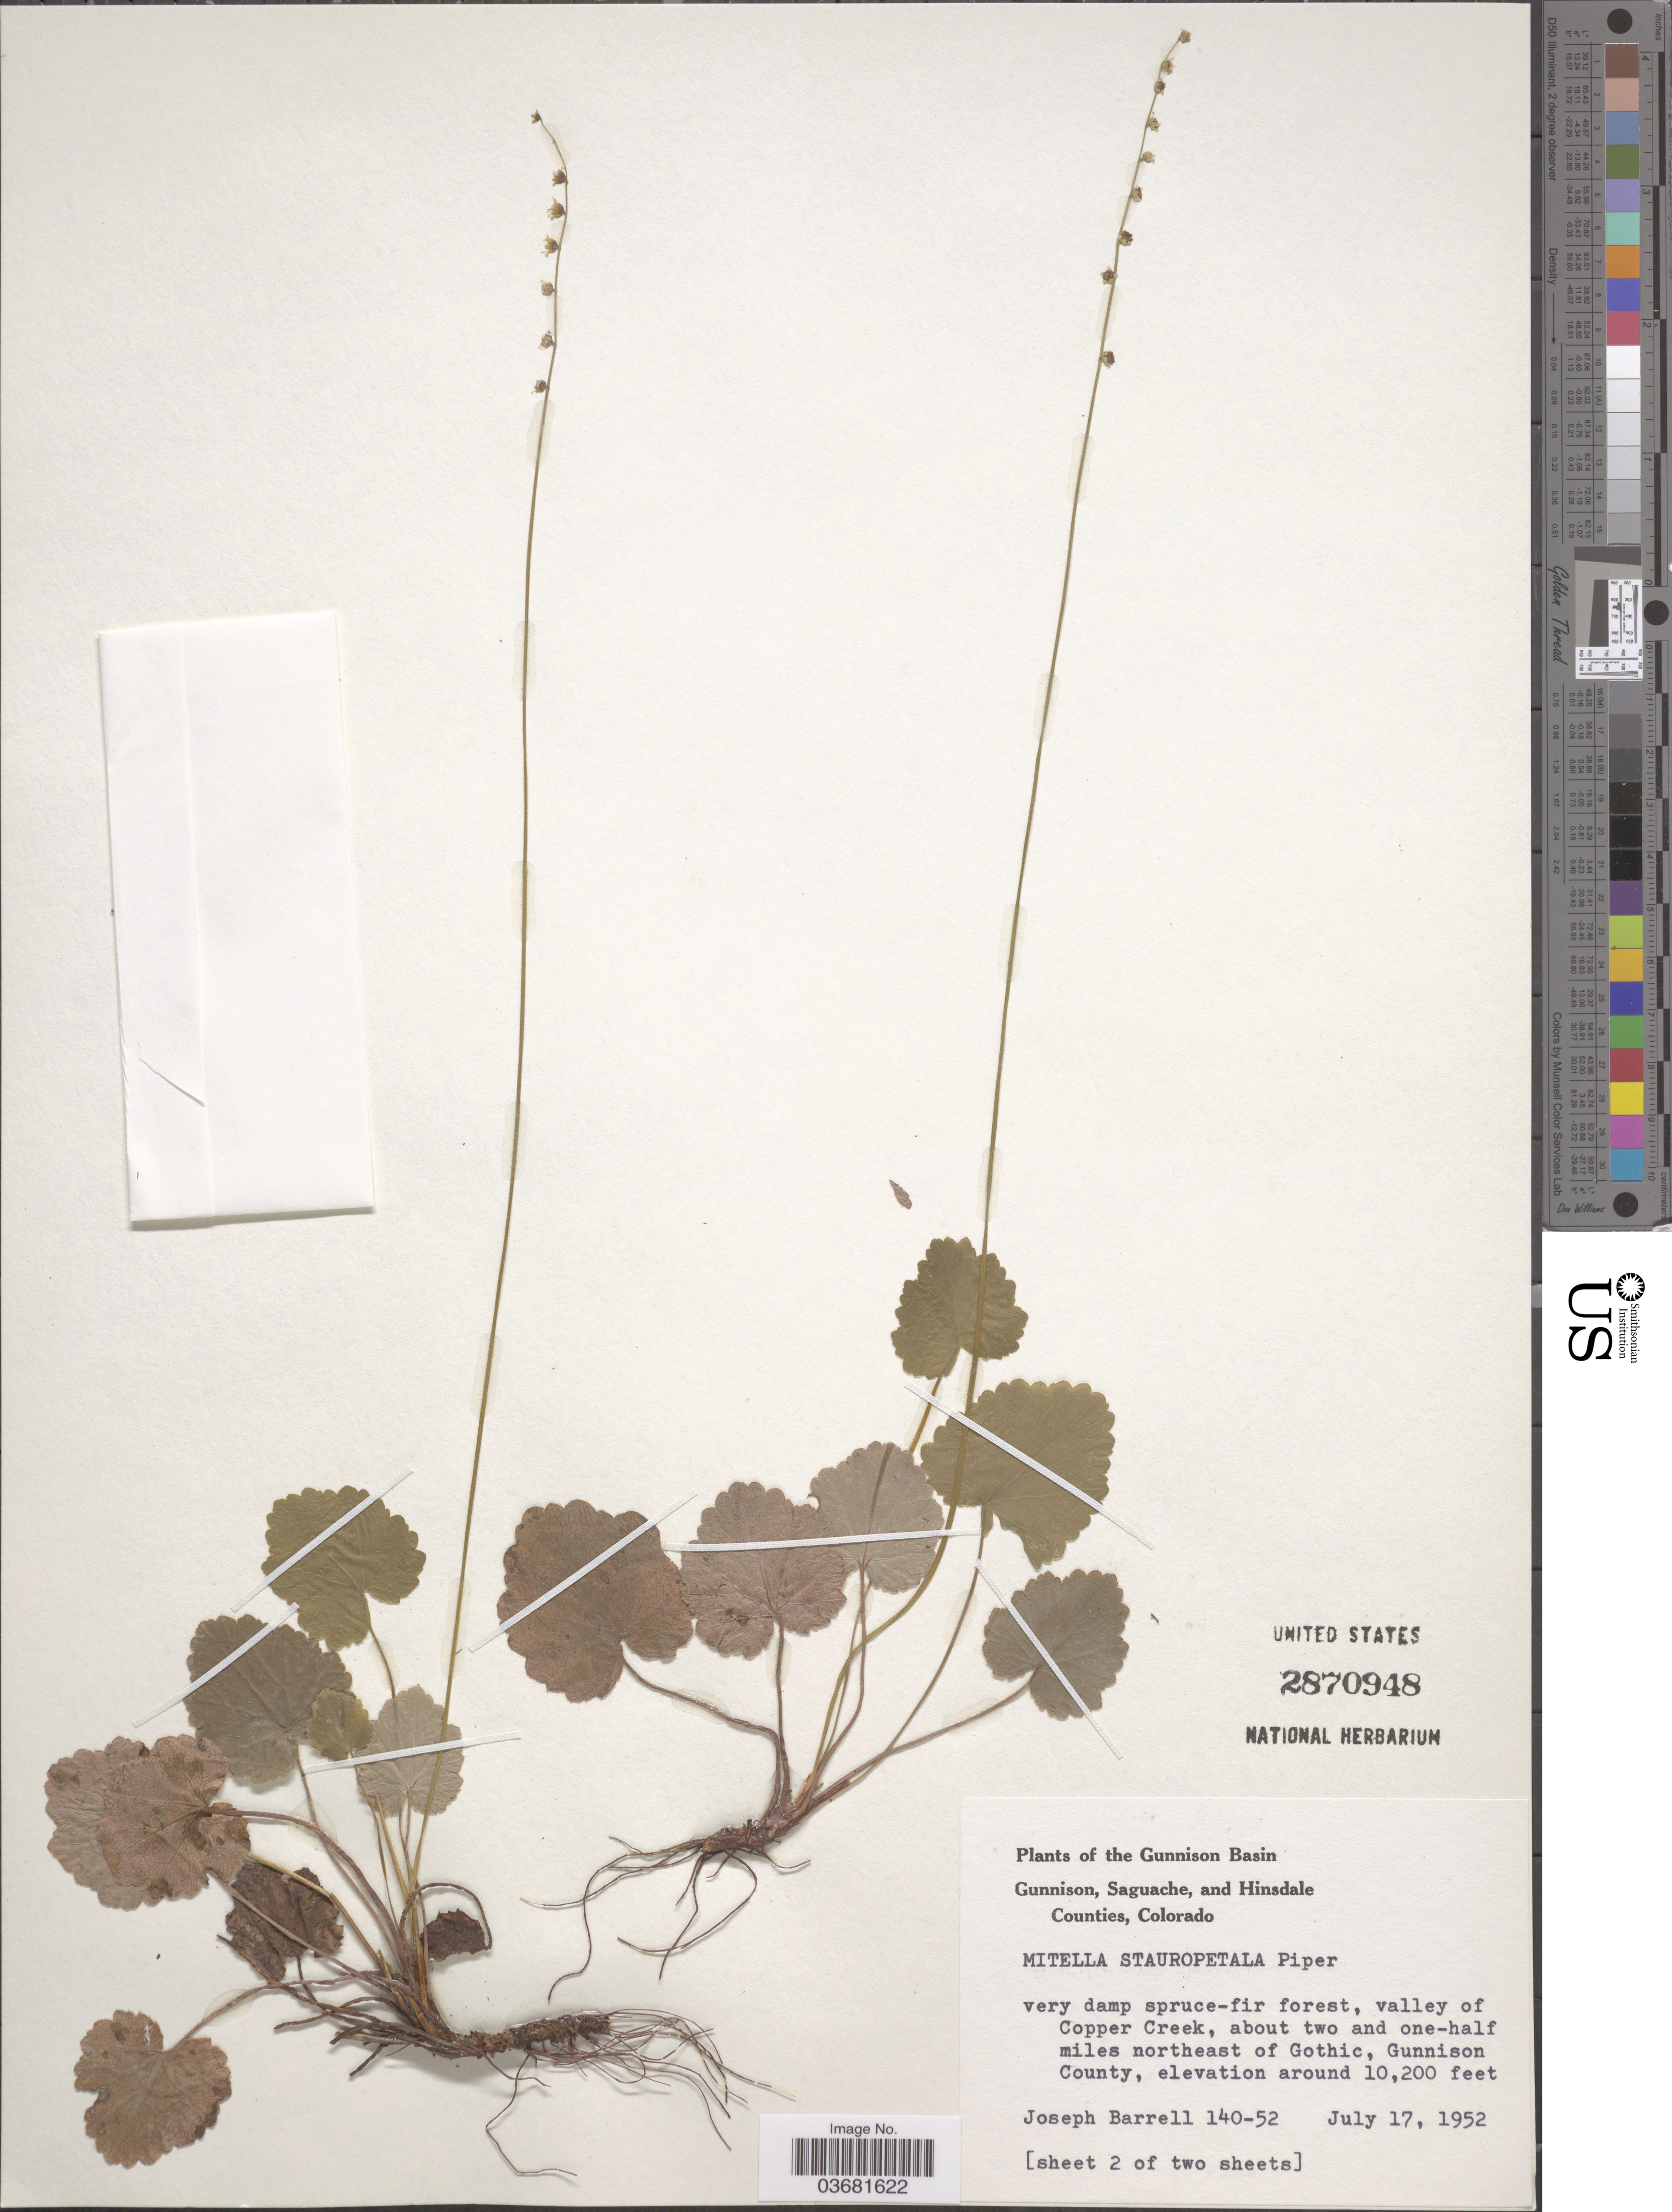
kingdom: Plantae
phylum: Tracheophyta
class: Magnoliopsida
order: Saxifragales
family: Saxifragaceae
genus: Mitella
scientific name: Mitella stauropetala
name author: Piper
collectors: J. Barrell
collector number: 140-52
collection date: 1952-07-17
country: United States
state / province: Colorado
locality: Gunnison Basin. Valley of Copper Creek, about two and one-half miles northeast of Gothic, Gunnison County.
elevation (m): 3109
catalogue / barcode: US 2870948